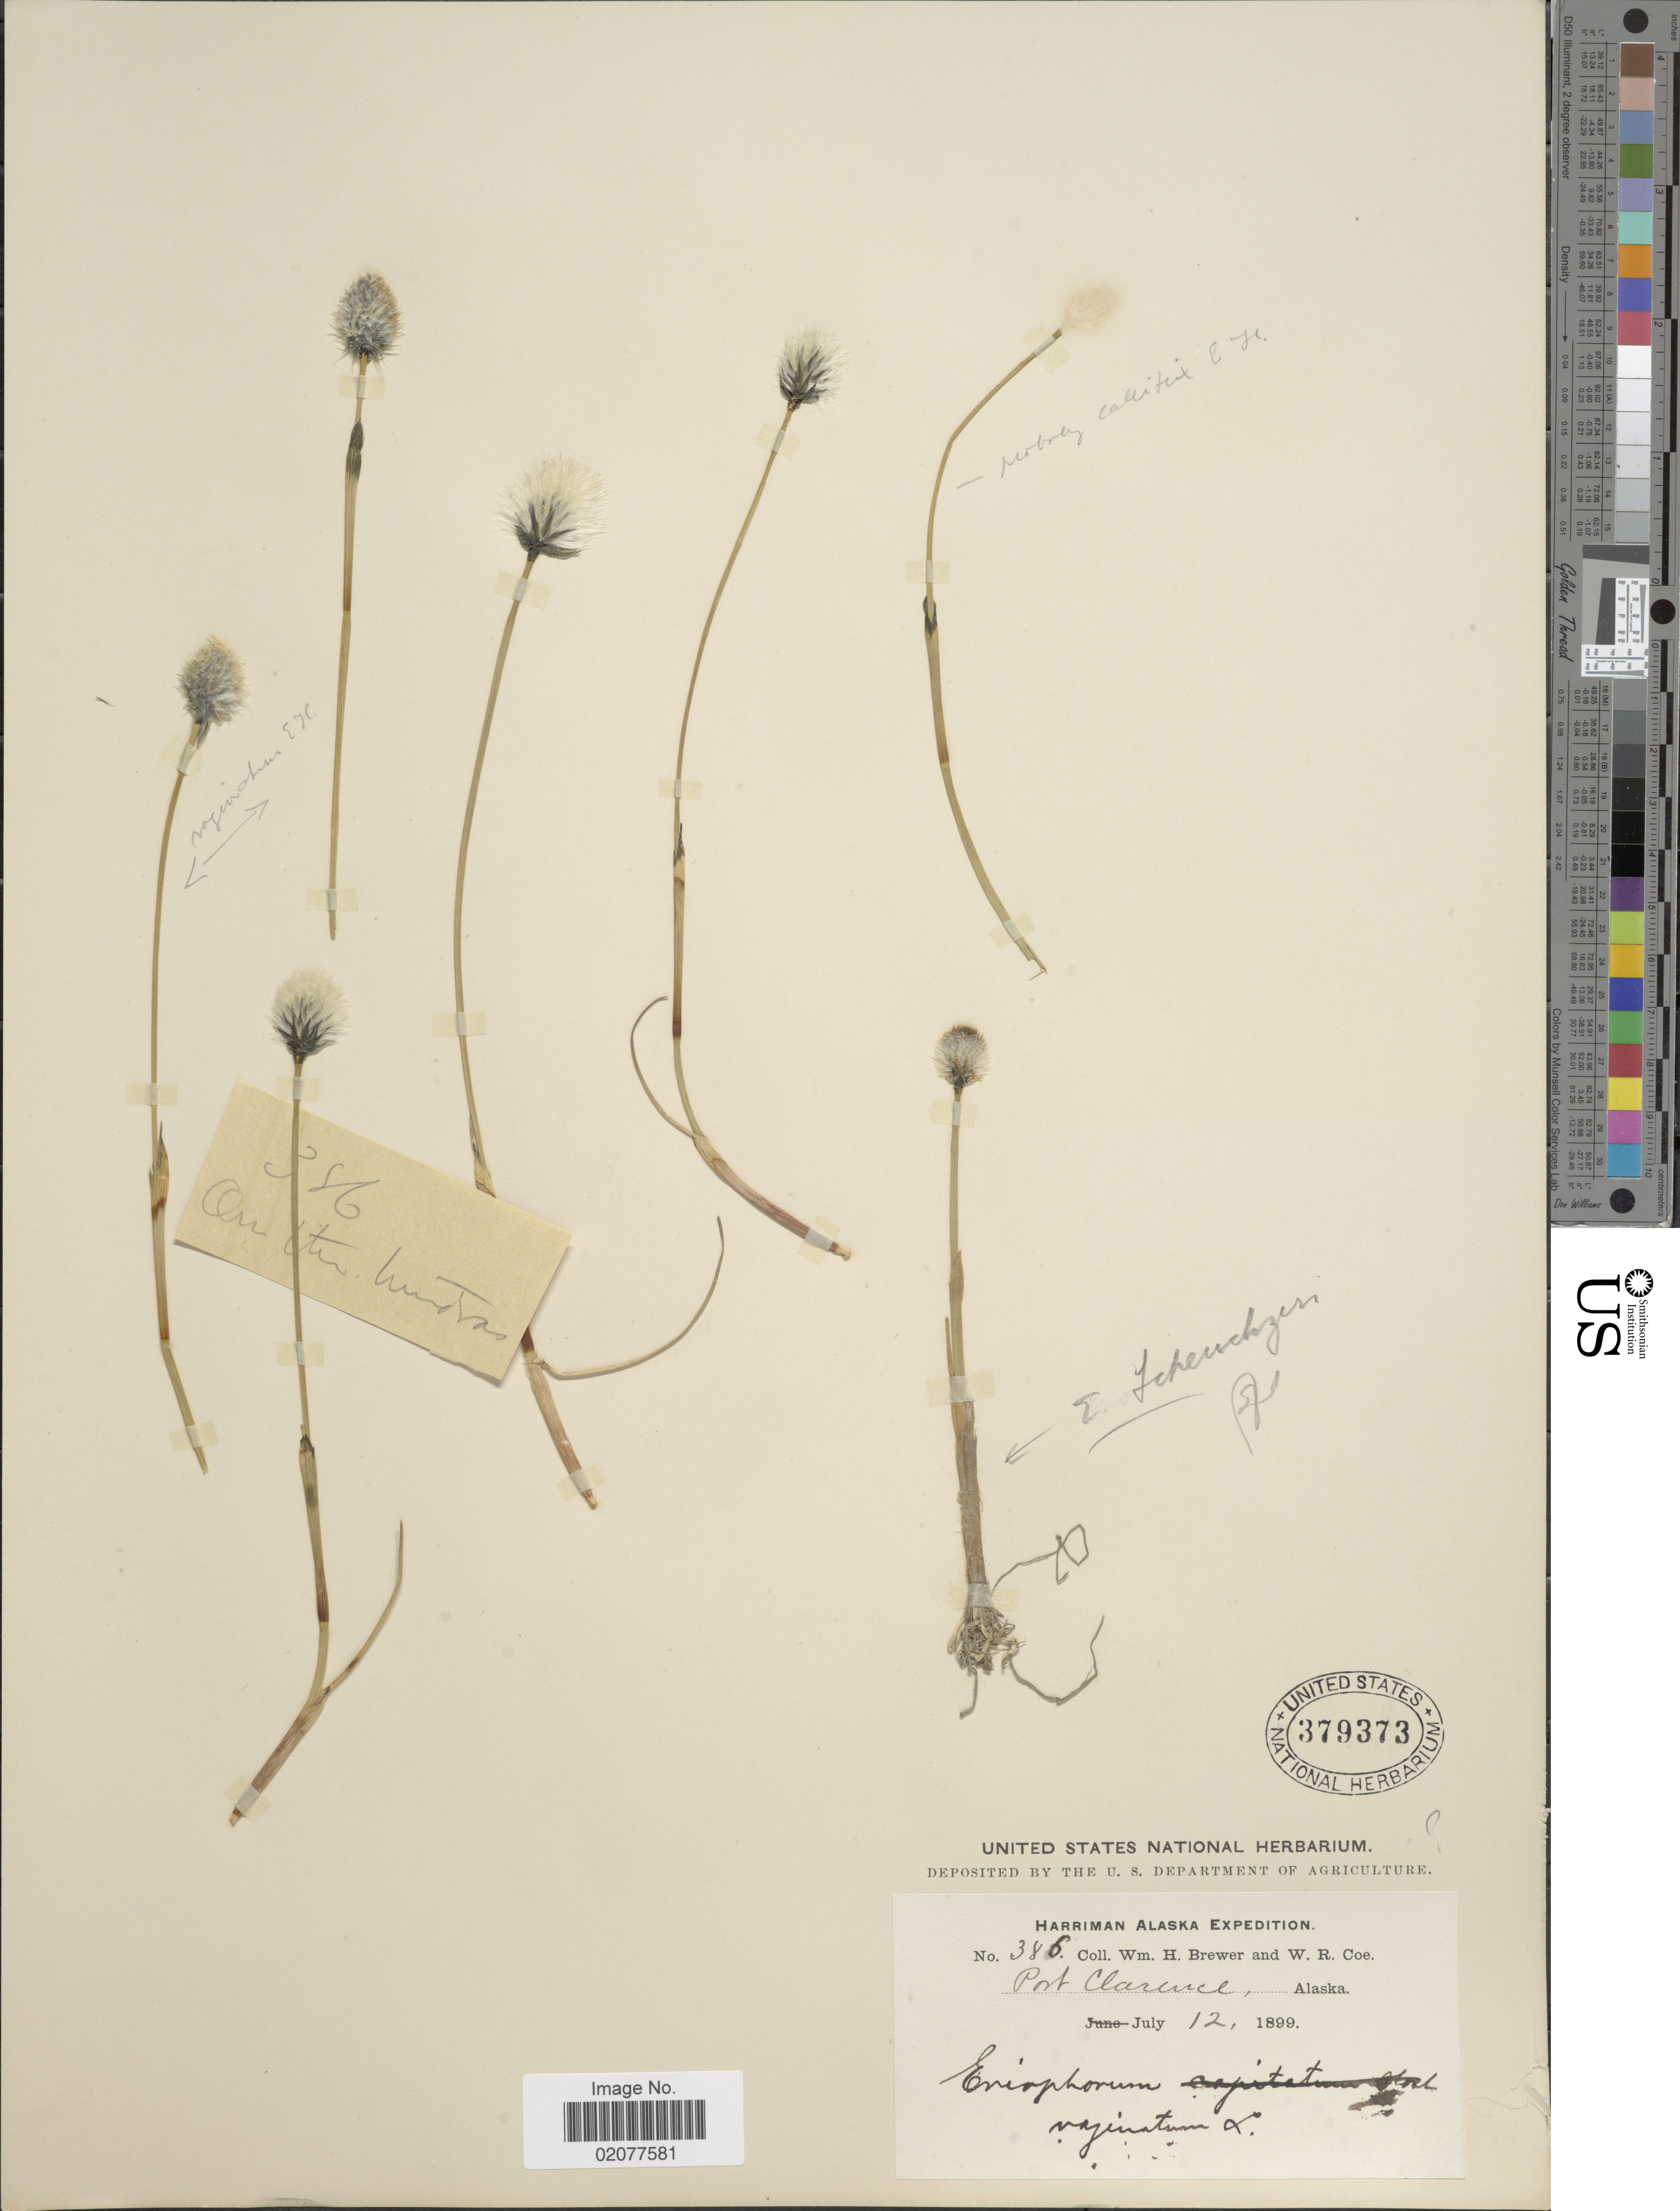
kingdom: Plantae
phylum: Tracheophyta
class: Liliopsida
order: Poales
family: Cyperaceae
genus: Eriophorum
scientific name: Eriophorum scheuchzeri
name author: Hoppe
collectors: W. H. Brewer & W. Coe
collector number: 386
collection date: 1899-07-12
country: United States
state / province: Alaska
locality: Alaska. Port Clarence, Alaska.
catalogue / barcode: US 379373